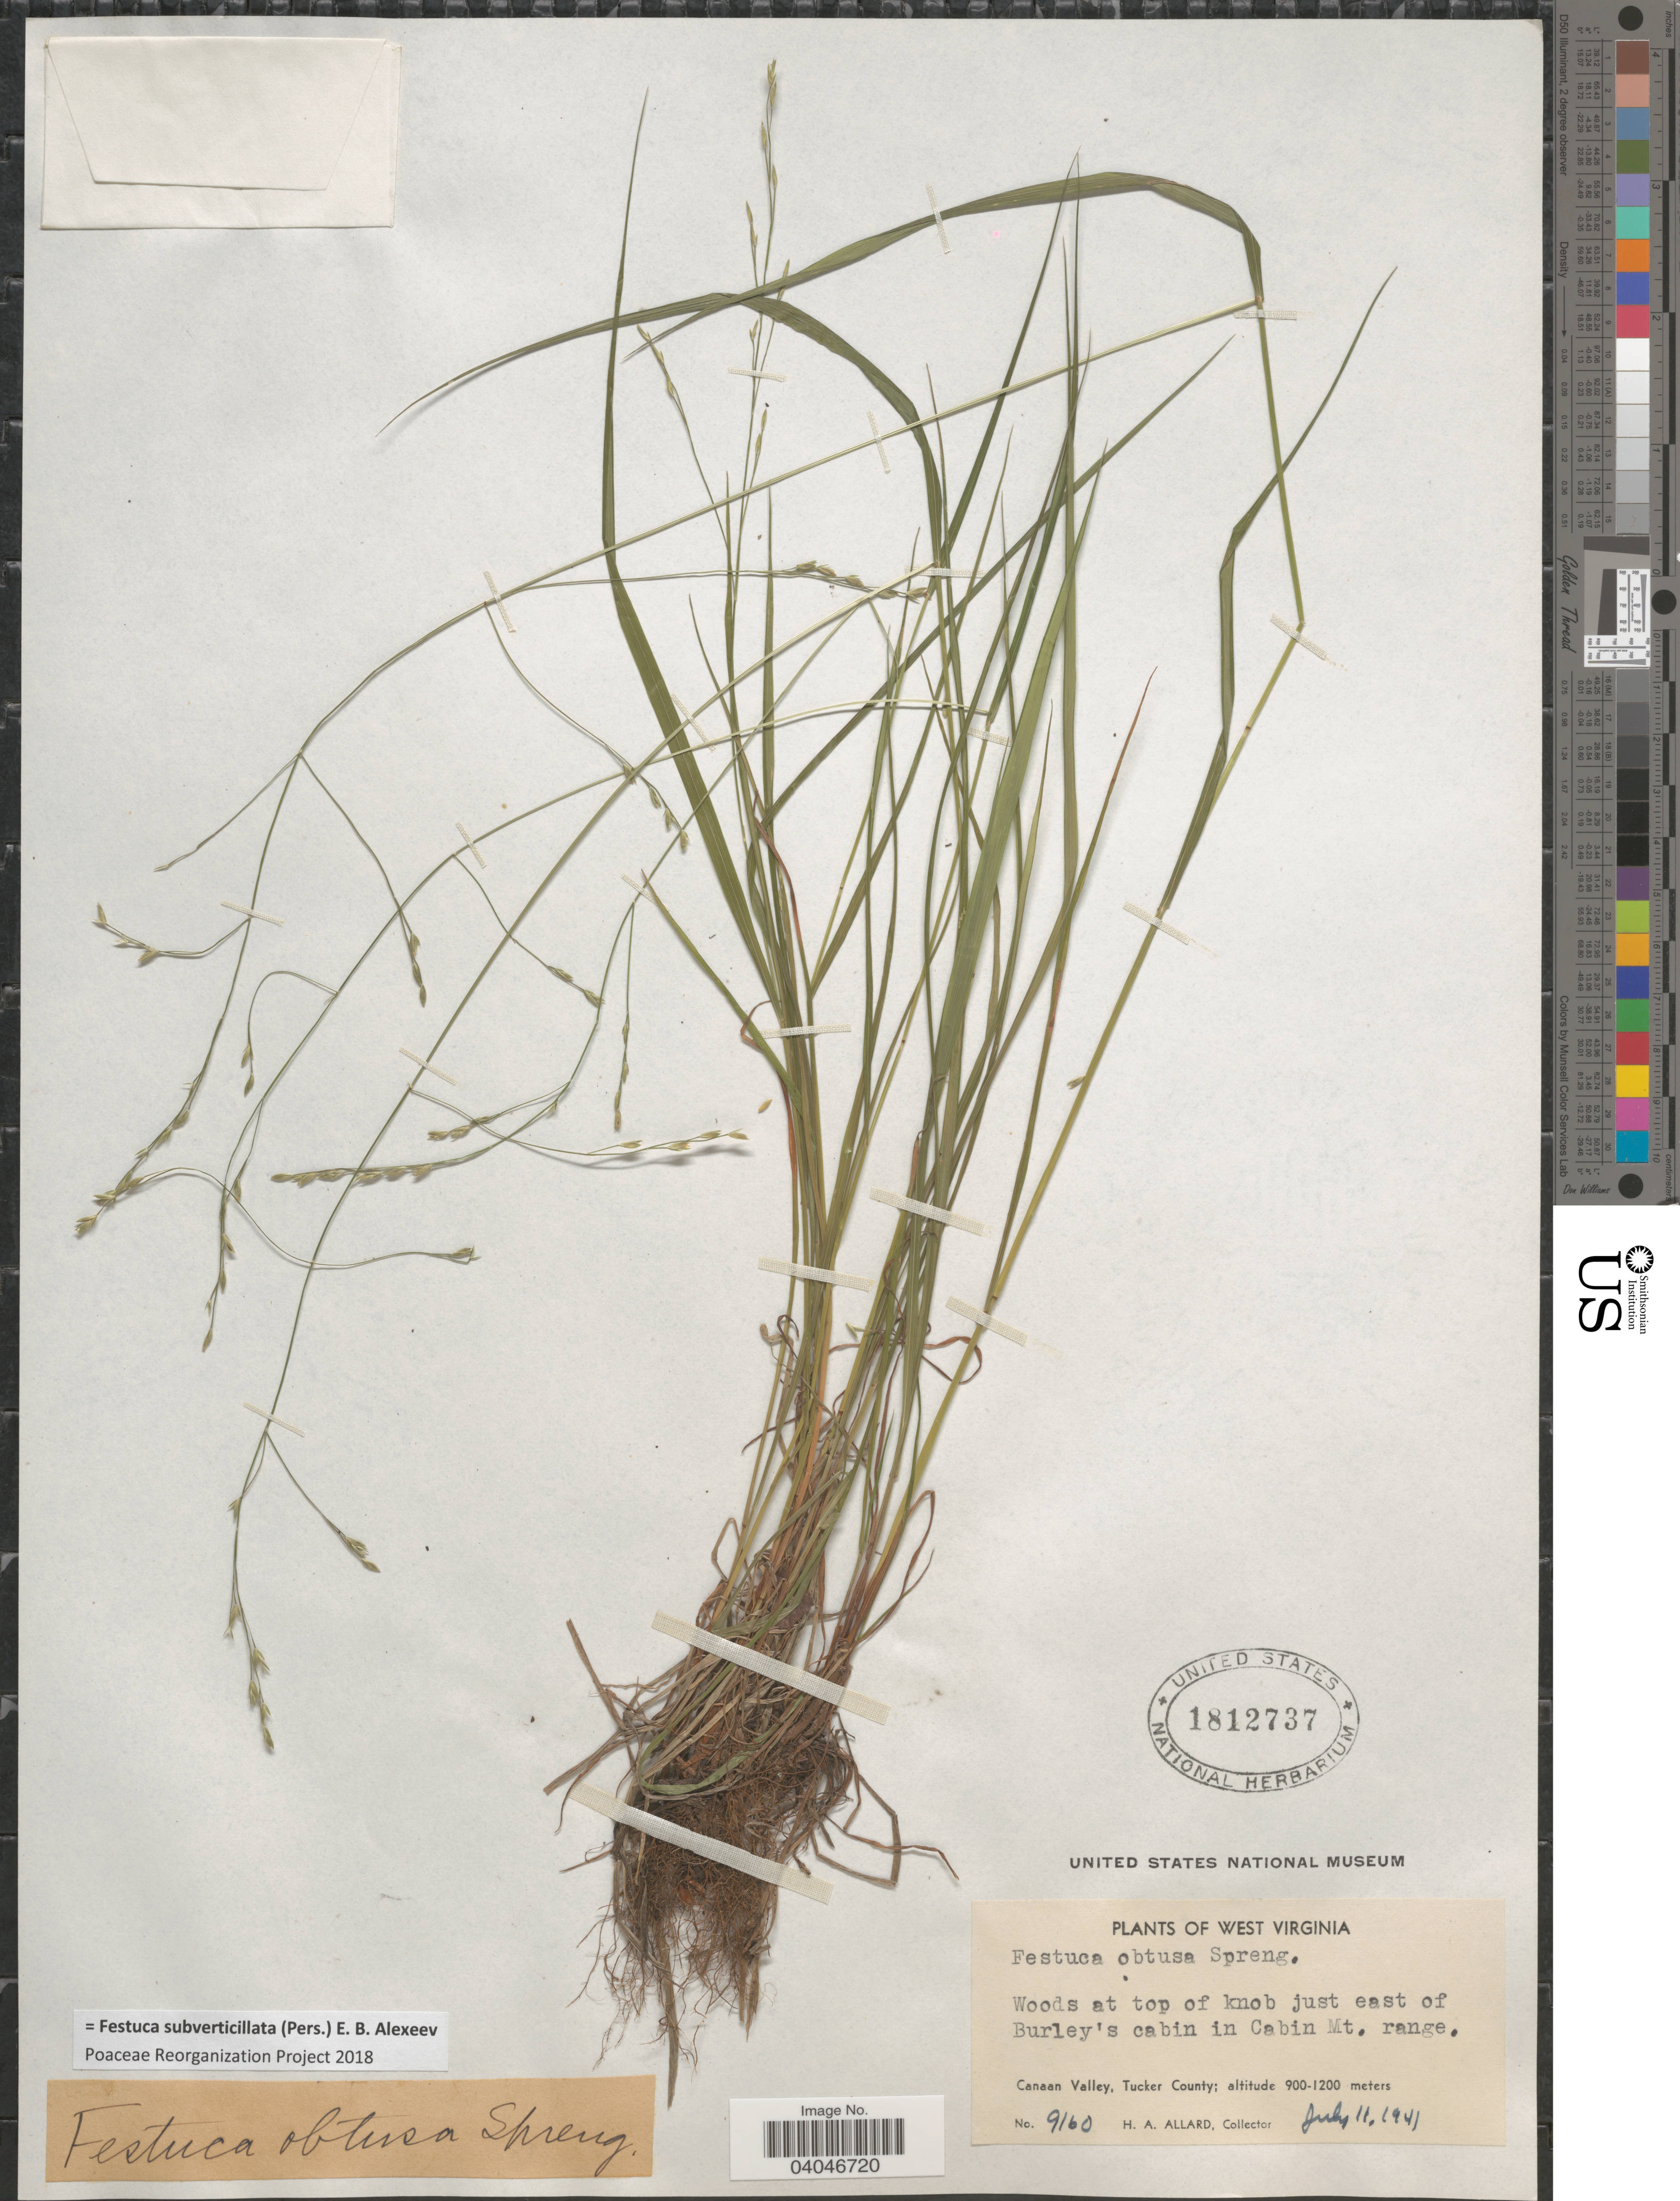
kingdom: Plantae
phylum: Tracheophyta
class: Liliopsida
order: Poales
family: Poaceae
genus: Festuca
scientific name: Festuca subverticillata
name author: (Pers.) E.B. Alexeev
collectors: H. A. Allard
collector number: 9160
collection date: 1941-07-11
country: United States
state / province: West Virginia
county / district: Tucker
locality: Woods at top of knob just east of Burley's cabin in Cabin Mt. range. Canaan Valley.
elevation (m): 900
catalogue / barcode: US 1812737